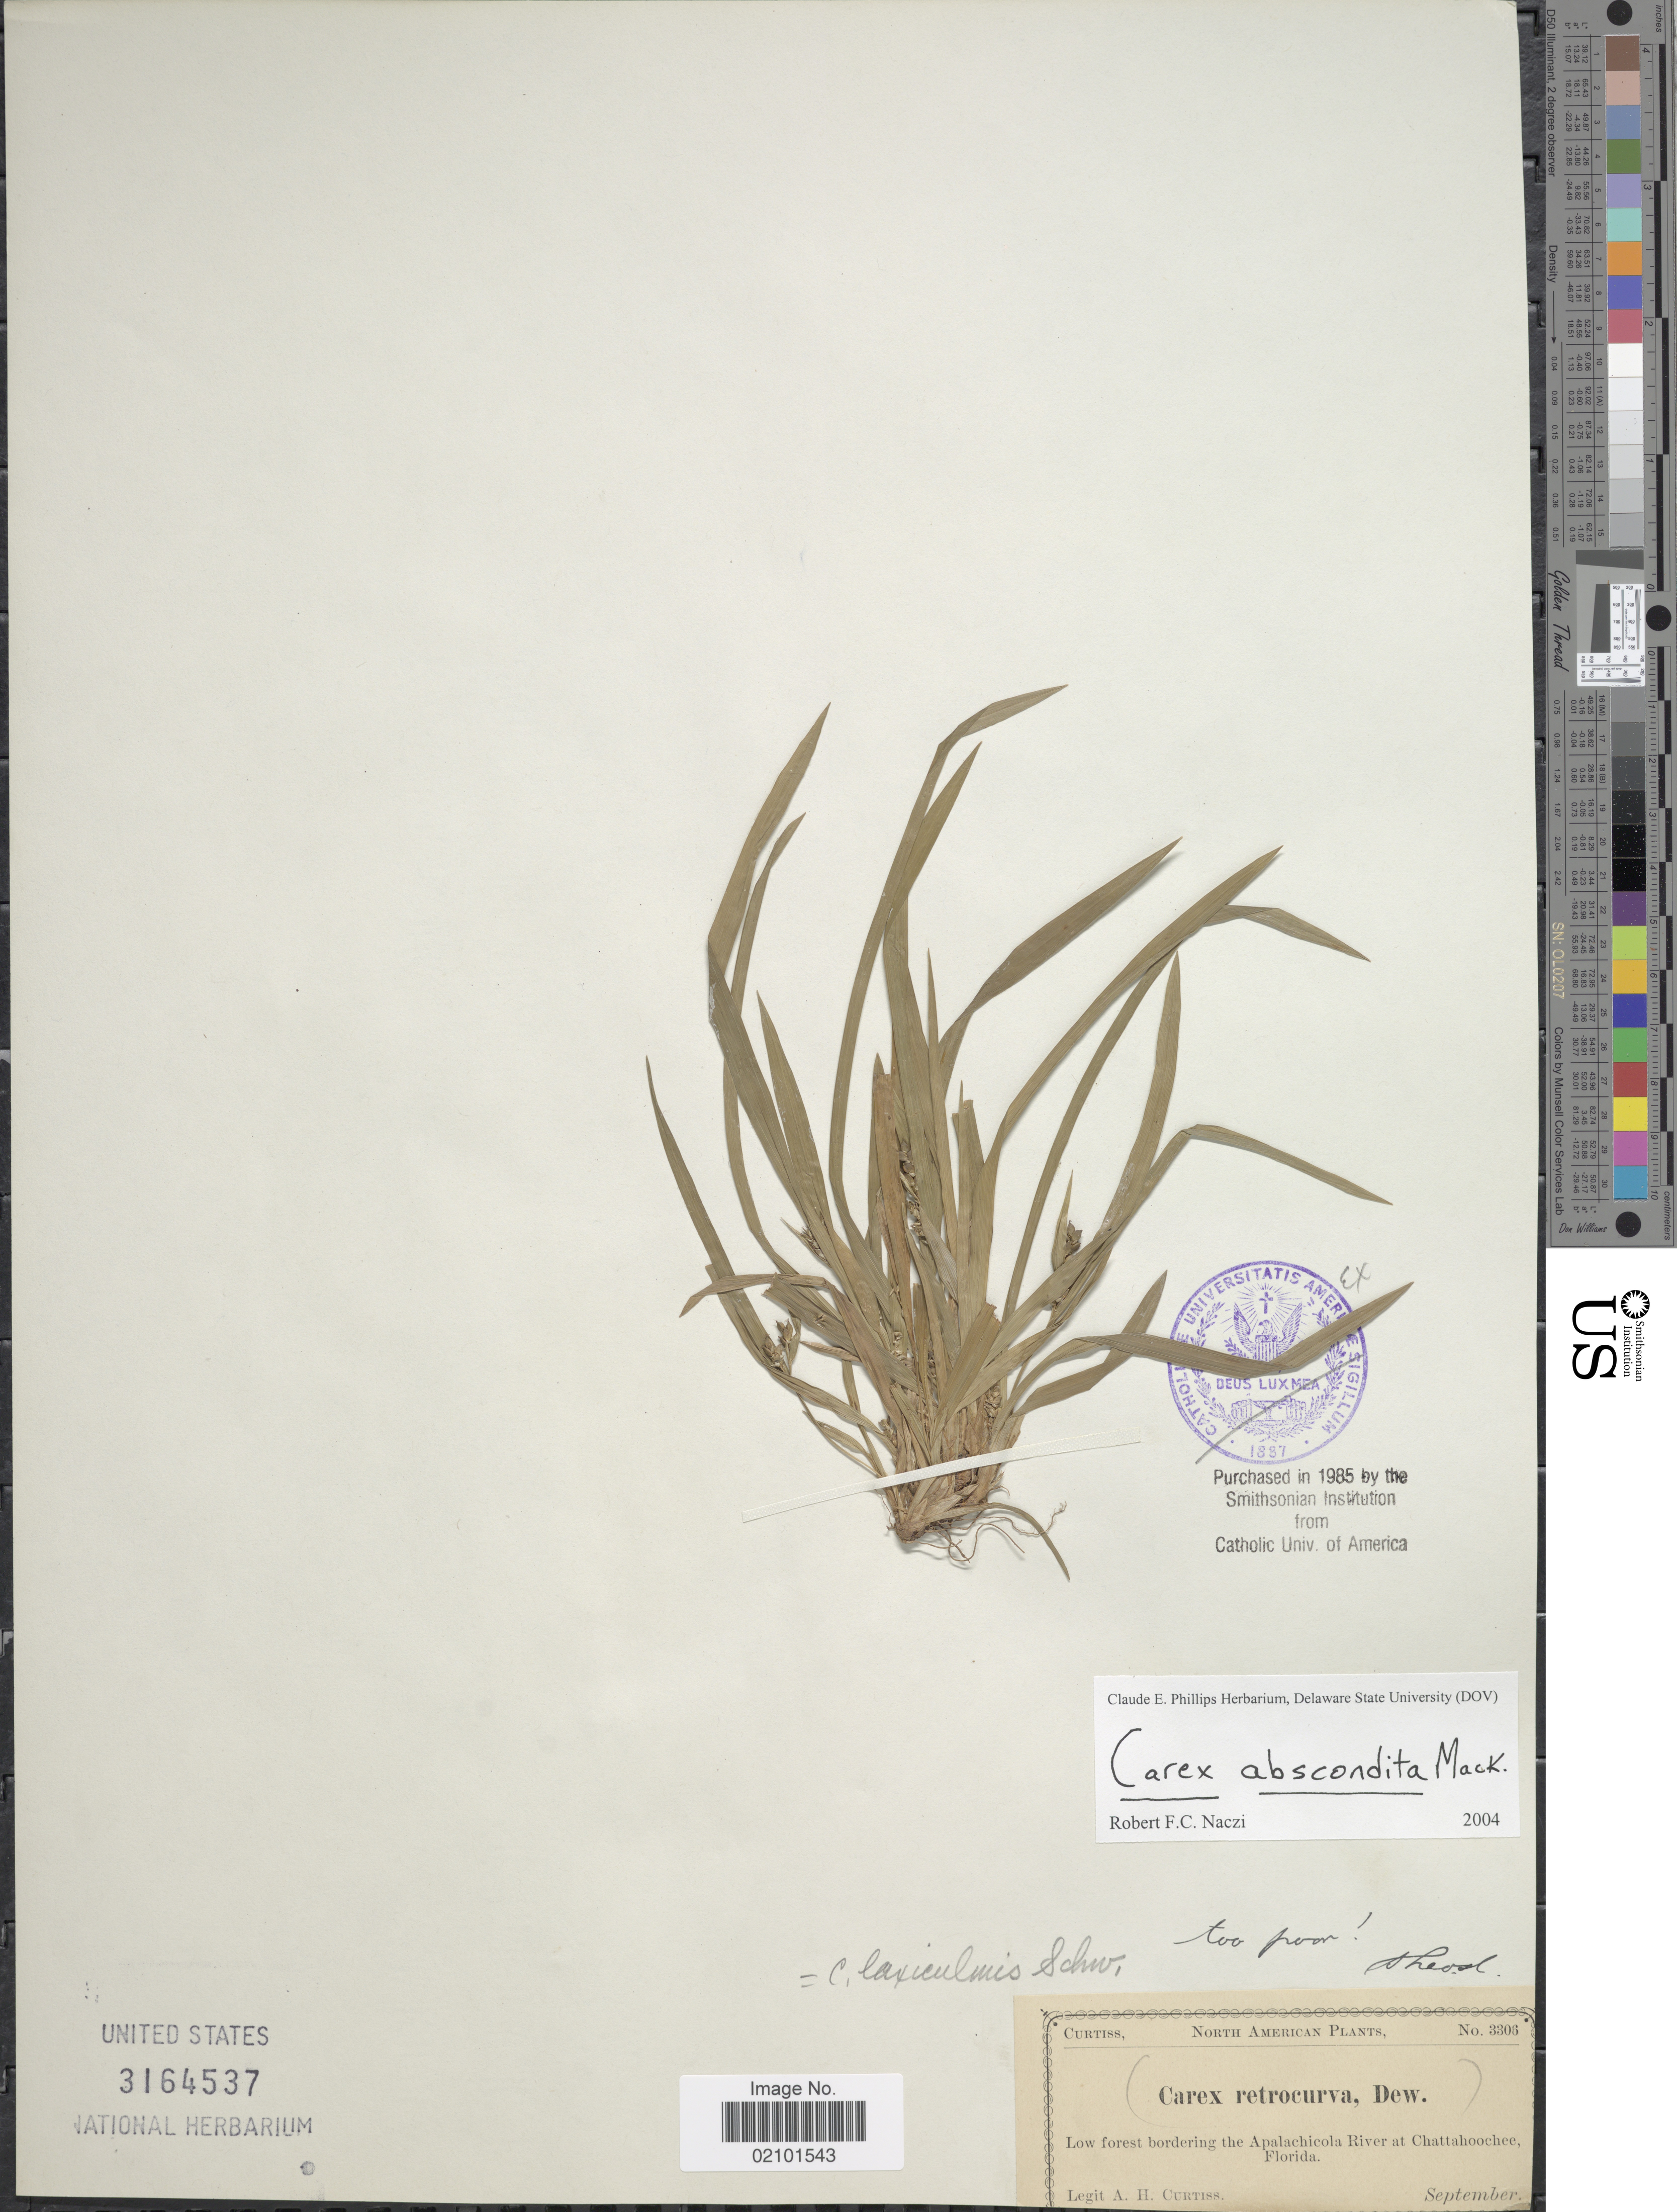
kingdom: Plantae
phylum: Tracheophyta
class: Liliopsida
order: Poales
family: Cyperaceae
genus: Carex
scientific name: Carex abscondita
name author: Mack.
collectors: A. H. Curtiss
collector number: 3306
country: United States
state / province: Florida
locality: Low forest bordering the Apalachicola River at Chattahoochee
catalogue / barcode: US 3164537